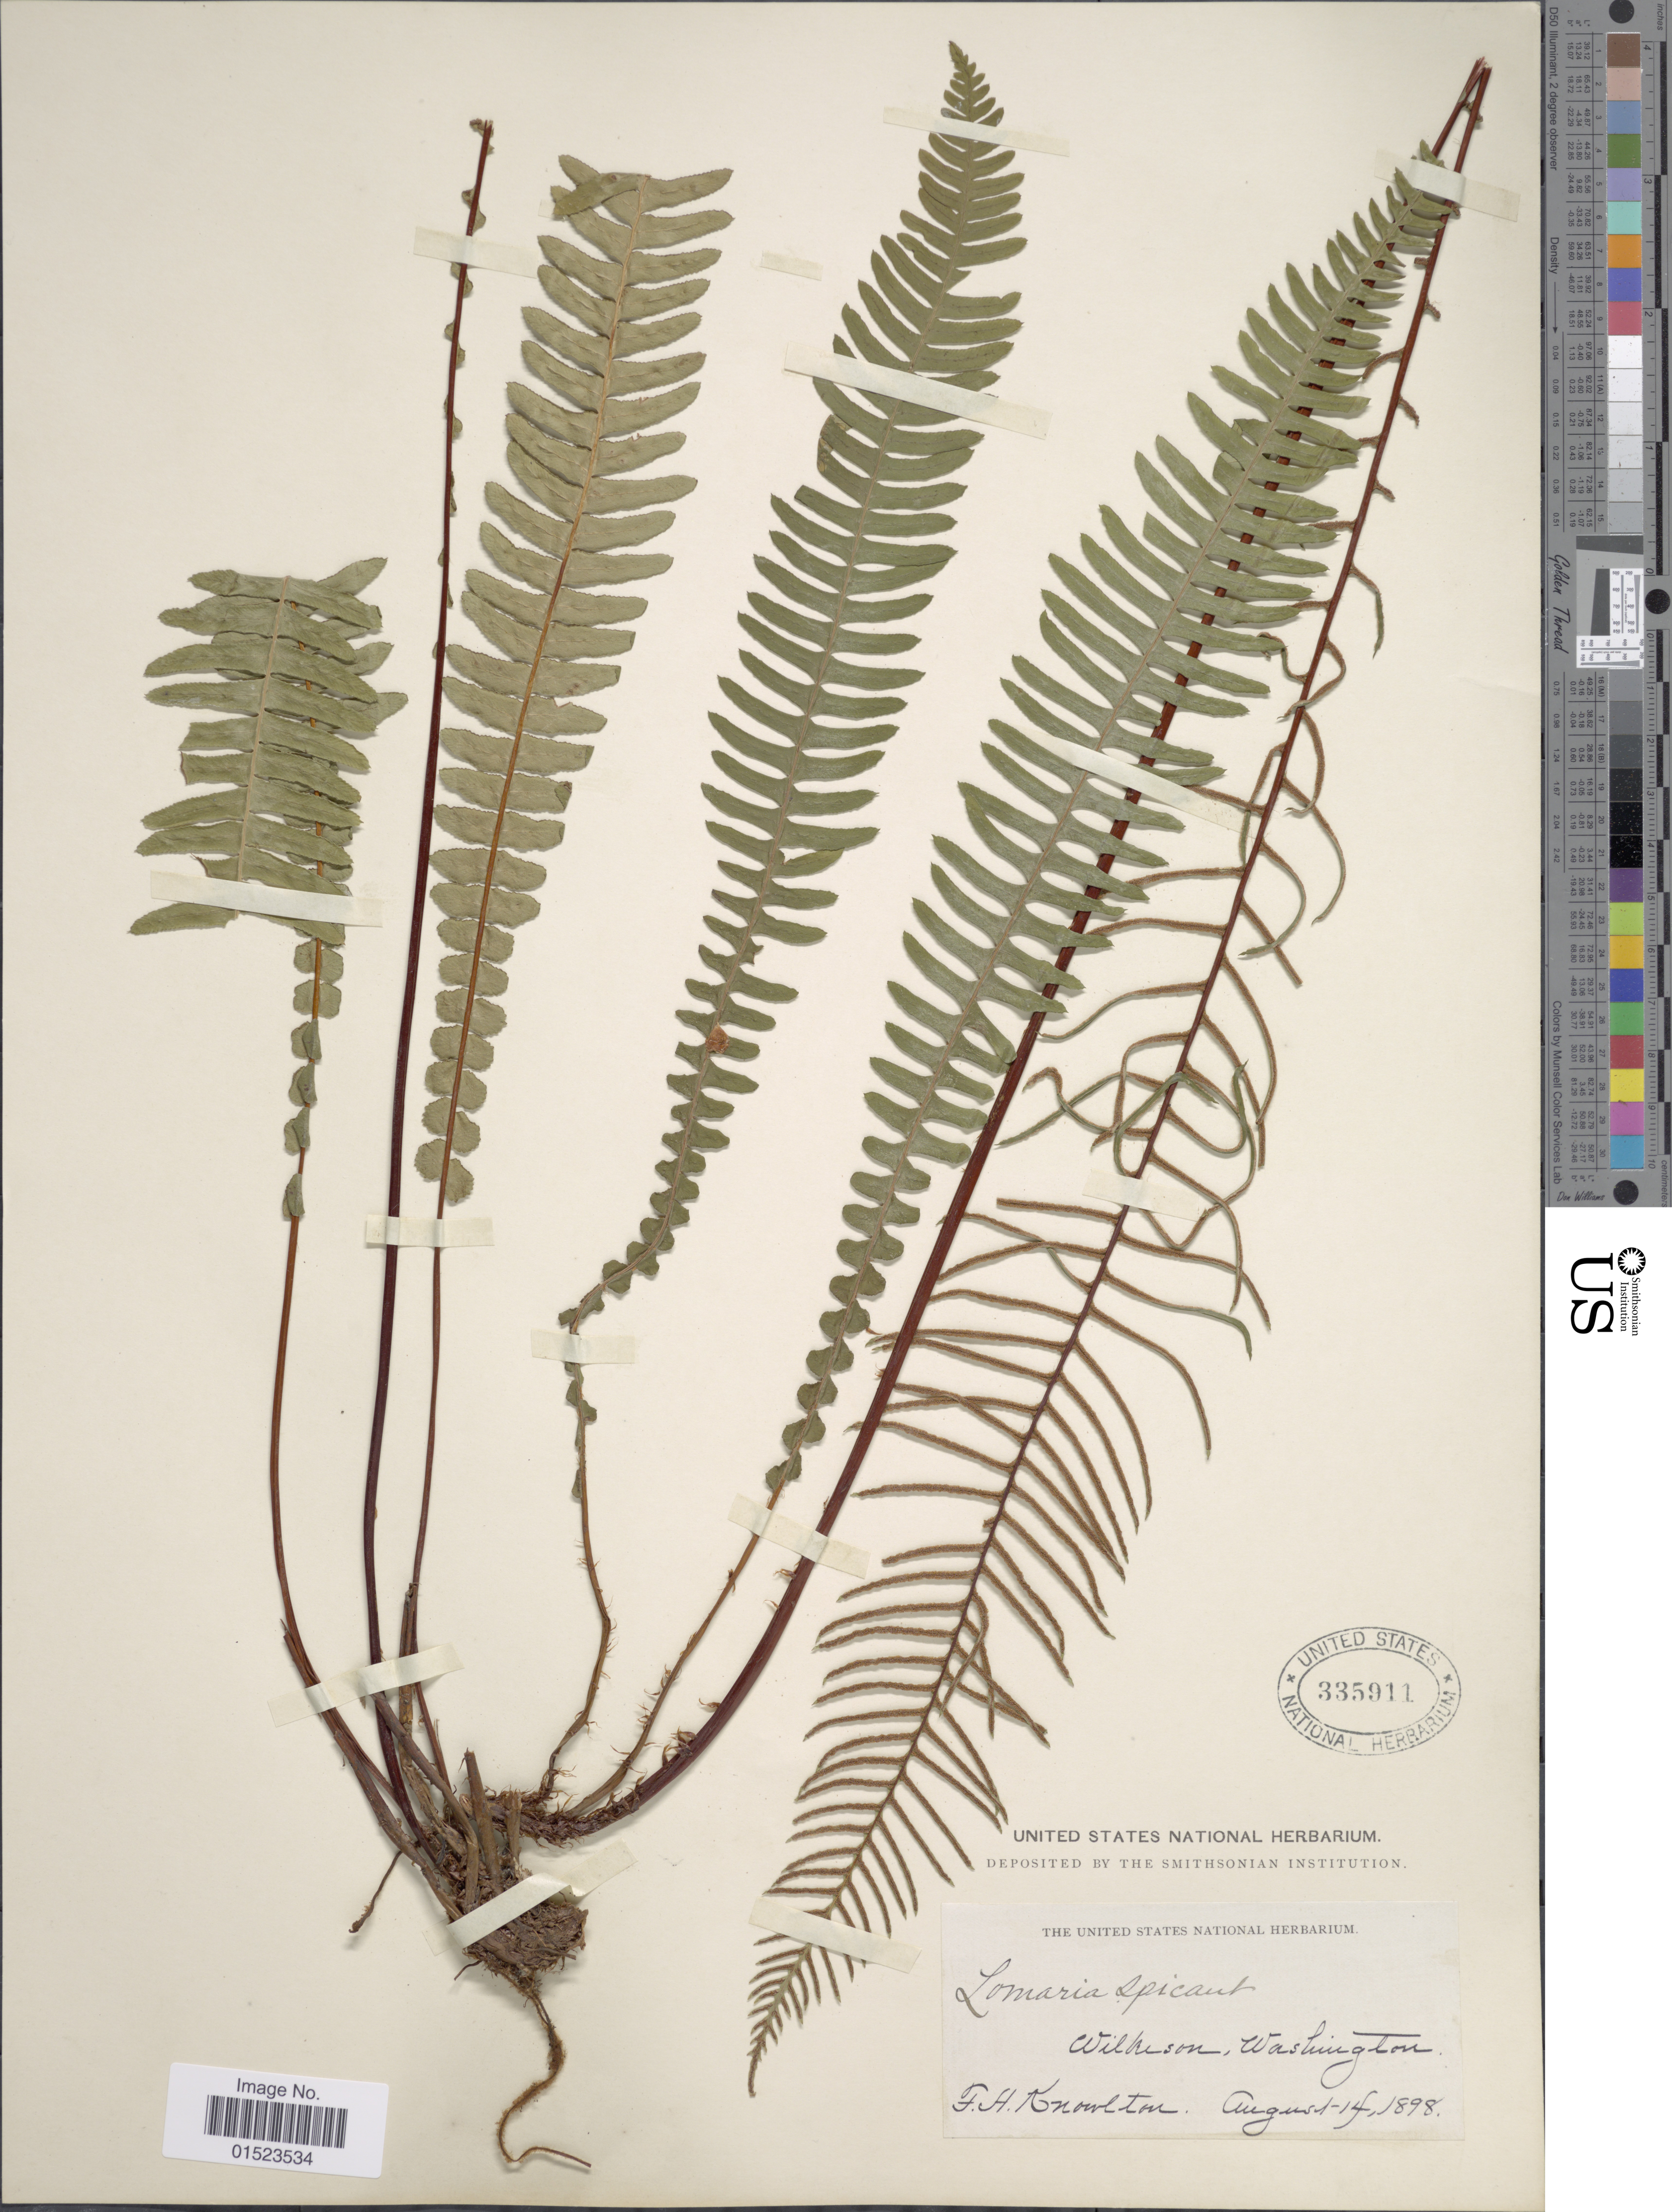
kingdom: Plantae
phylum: Tracheophyta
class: Polypodiopsida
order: Polypodiales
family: Blechnaceae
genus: Blechnum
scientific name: Blechnum spicant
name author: (L.) Sm.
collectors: F. H. Knowlton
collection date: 1898-08-14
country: United States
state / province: Washington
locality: Wilkison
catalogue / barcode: US 335911